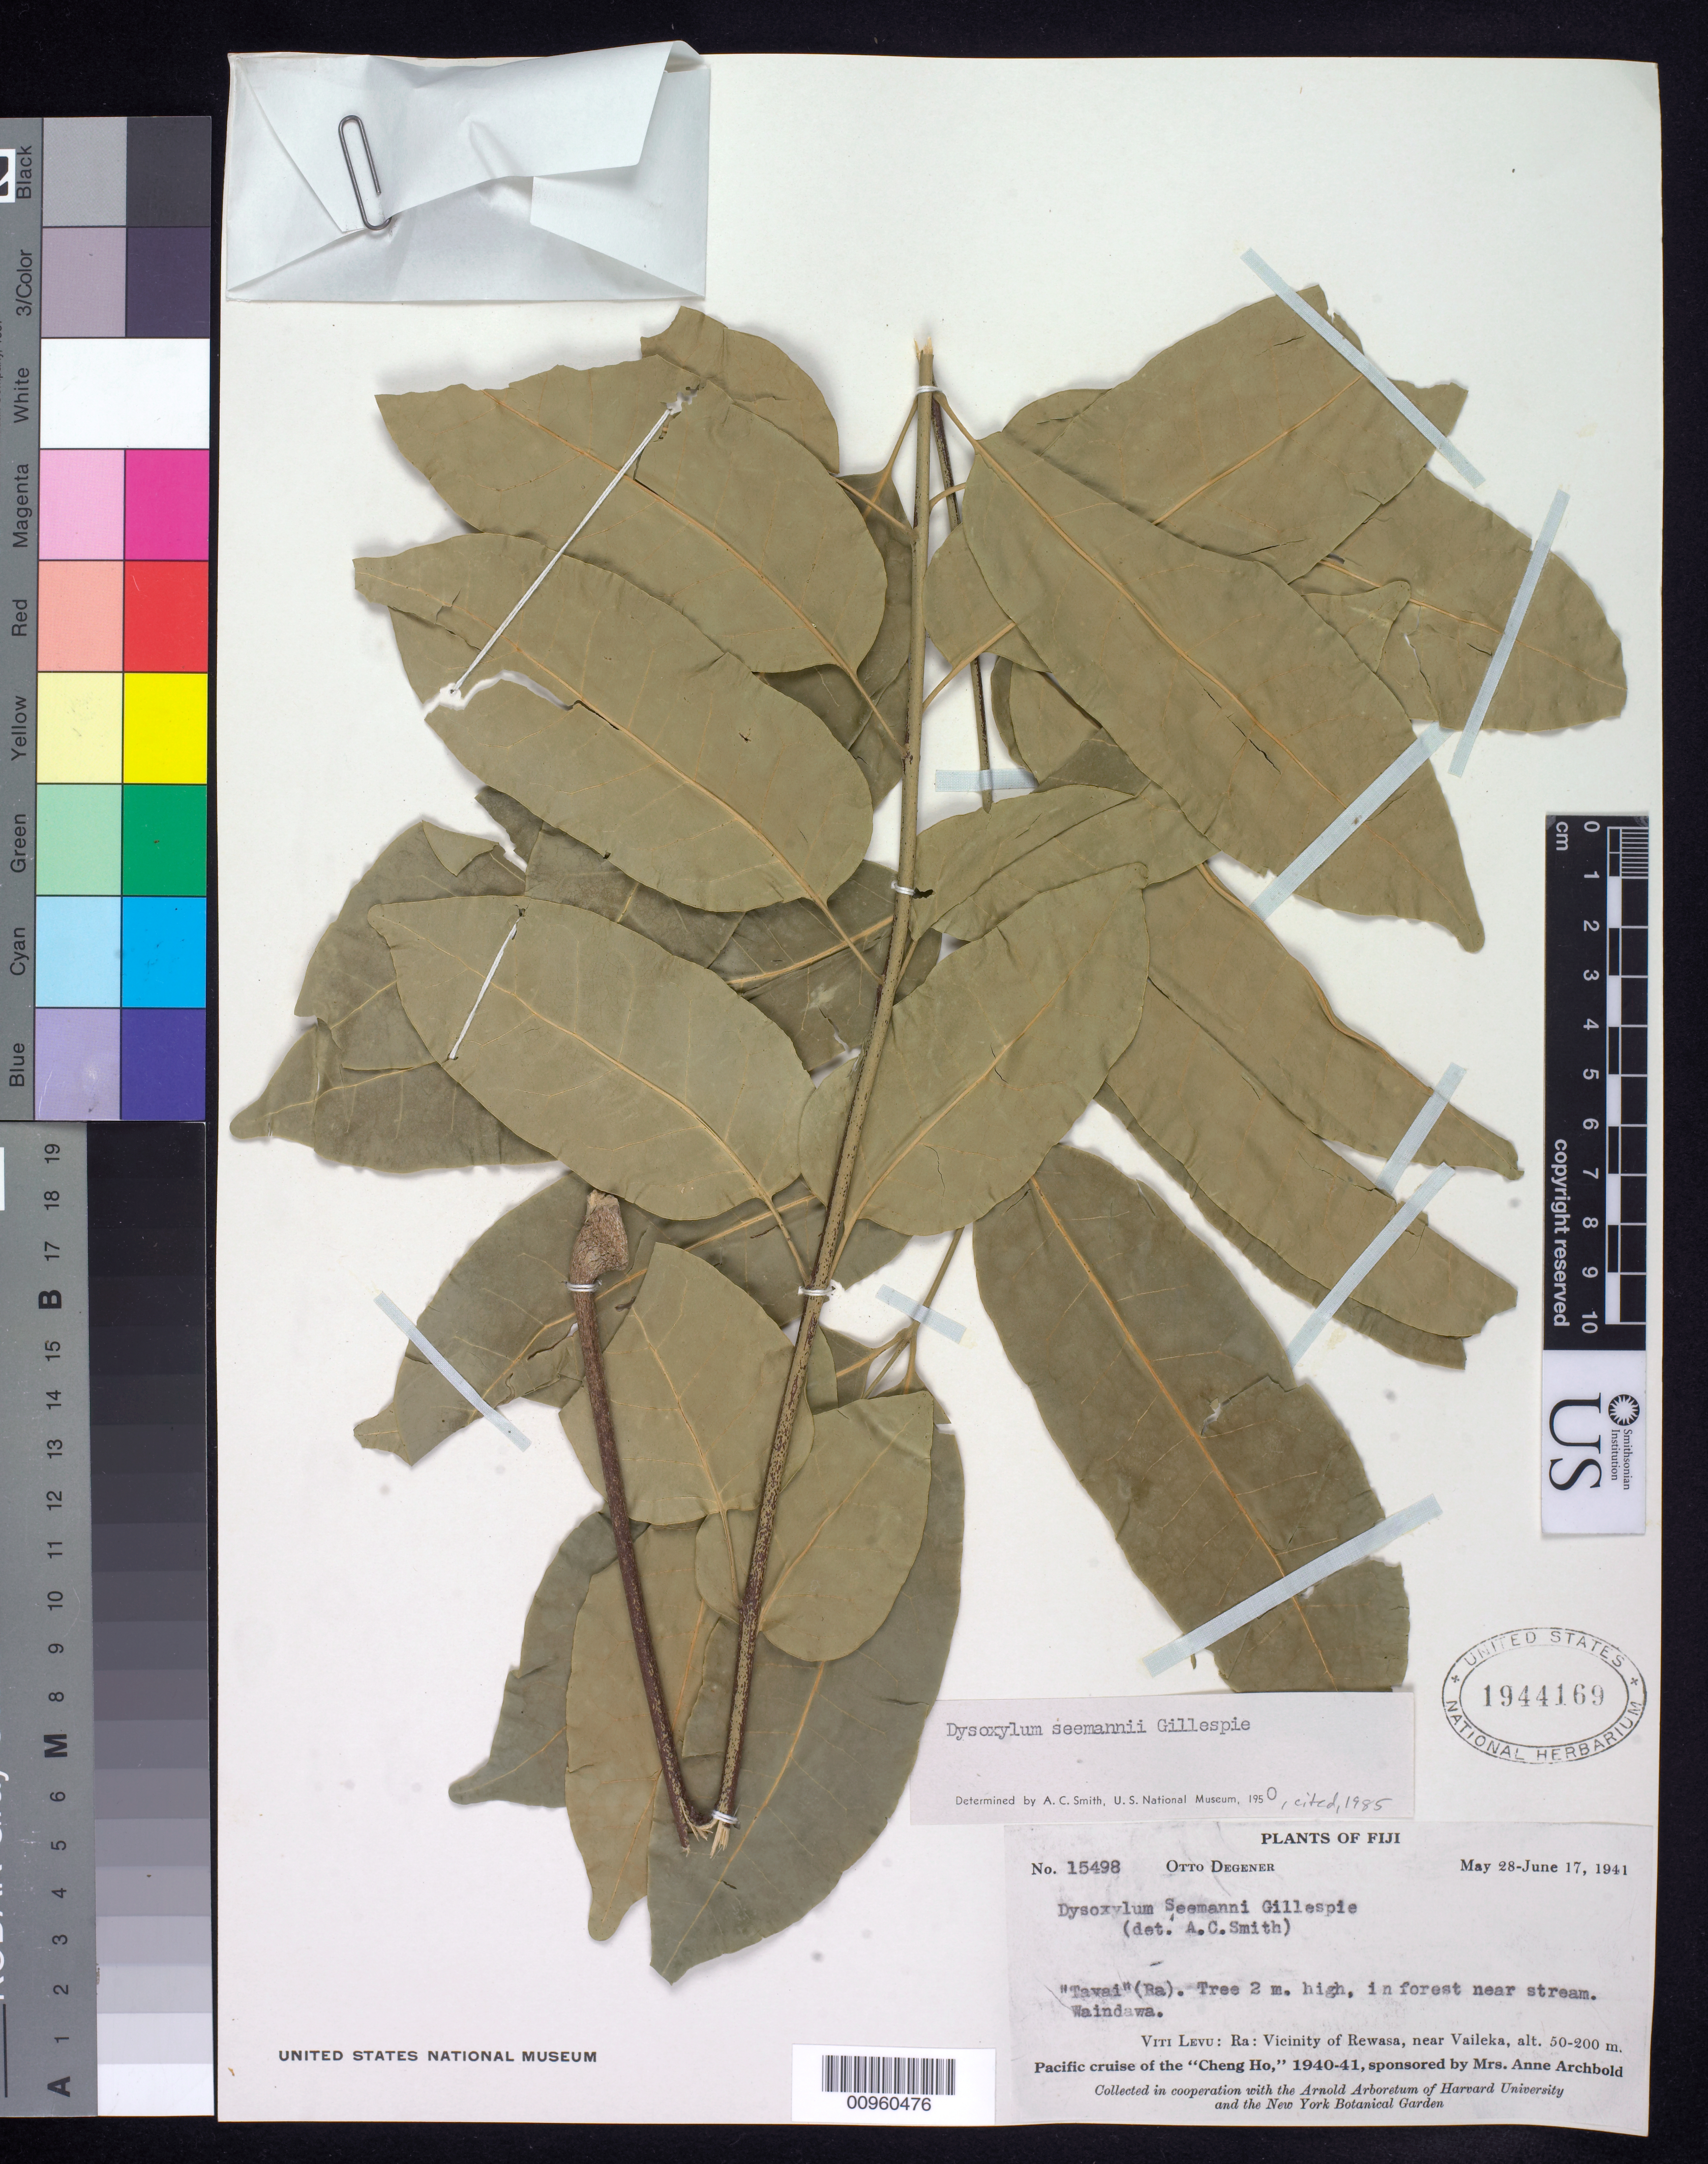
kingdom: Plantae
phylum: Tracheophyta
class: Magnoliopsida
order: Sapindales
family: Meliaceae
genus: Didymocheton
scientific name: Didymocheton multijugus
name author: (Seem.) Harms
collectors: O. Degener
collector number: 15498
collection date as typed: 28 May 1941 to 17 Jun 1941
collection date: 1941-05-28/1941-06-17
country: Fiji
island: Viti Levu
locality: Ra: Vicinity of Rewasa, near Vaileka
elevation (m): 50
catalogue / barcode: US 1944169